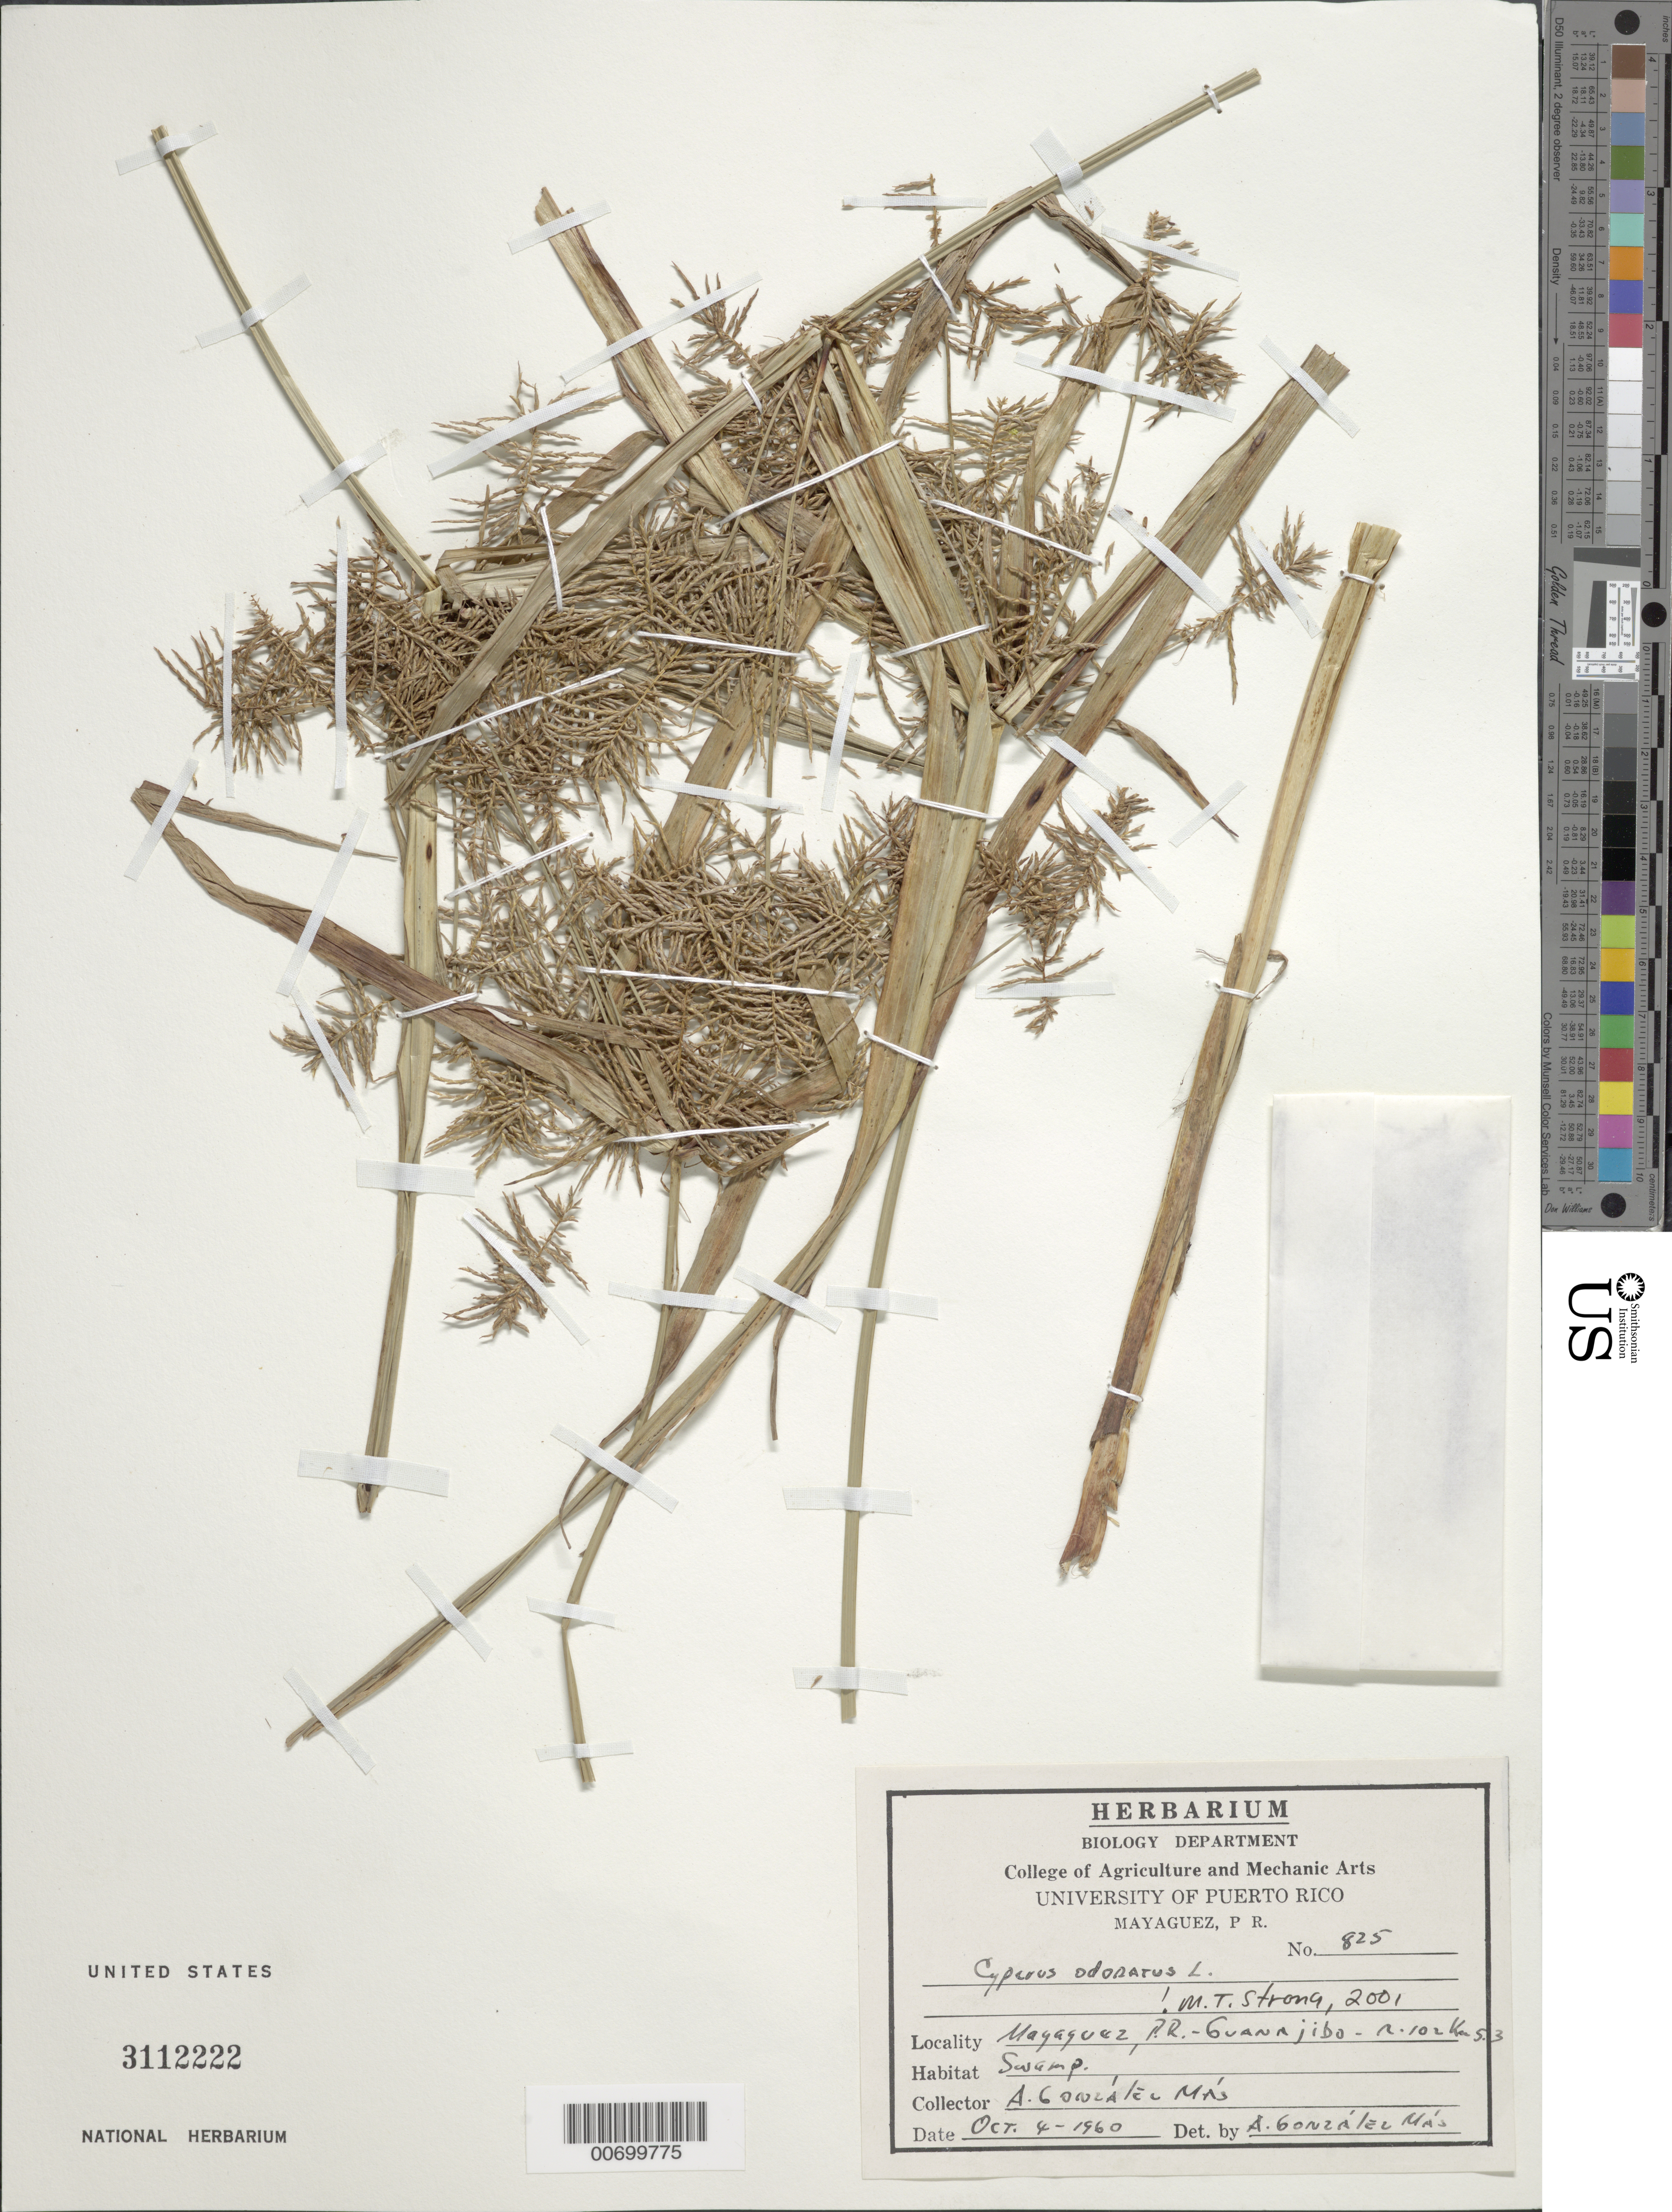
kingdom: Plantae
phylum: Tracheophyta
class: Liliopsida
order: Poales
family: Cyperaceae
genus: Cyperus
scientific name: Cyperus odoratus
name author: L.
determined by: Strong, M. T., (US), Smithsonian Institution - National Museum of Natural History (UNITED STATES)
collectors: A. González Más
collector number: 825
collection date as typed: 04 Oct 1960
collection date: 1960-10-04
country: Puerto Rico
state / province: Mayagüez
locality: Mayagüez: Guanajibo, Rd. 102, km 5.3.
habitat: Swamp.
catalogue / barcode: US 3112222